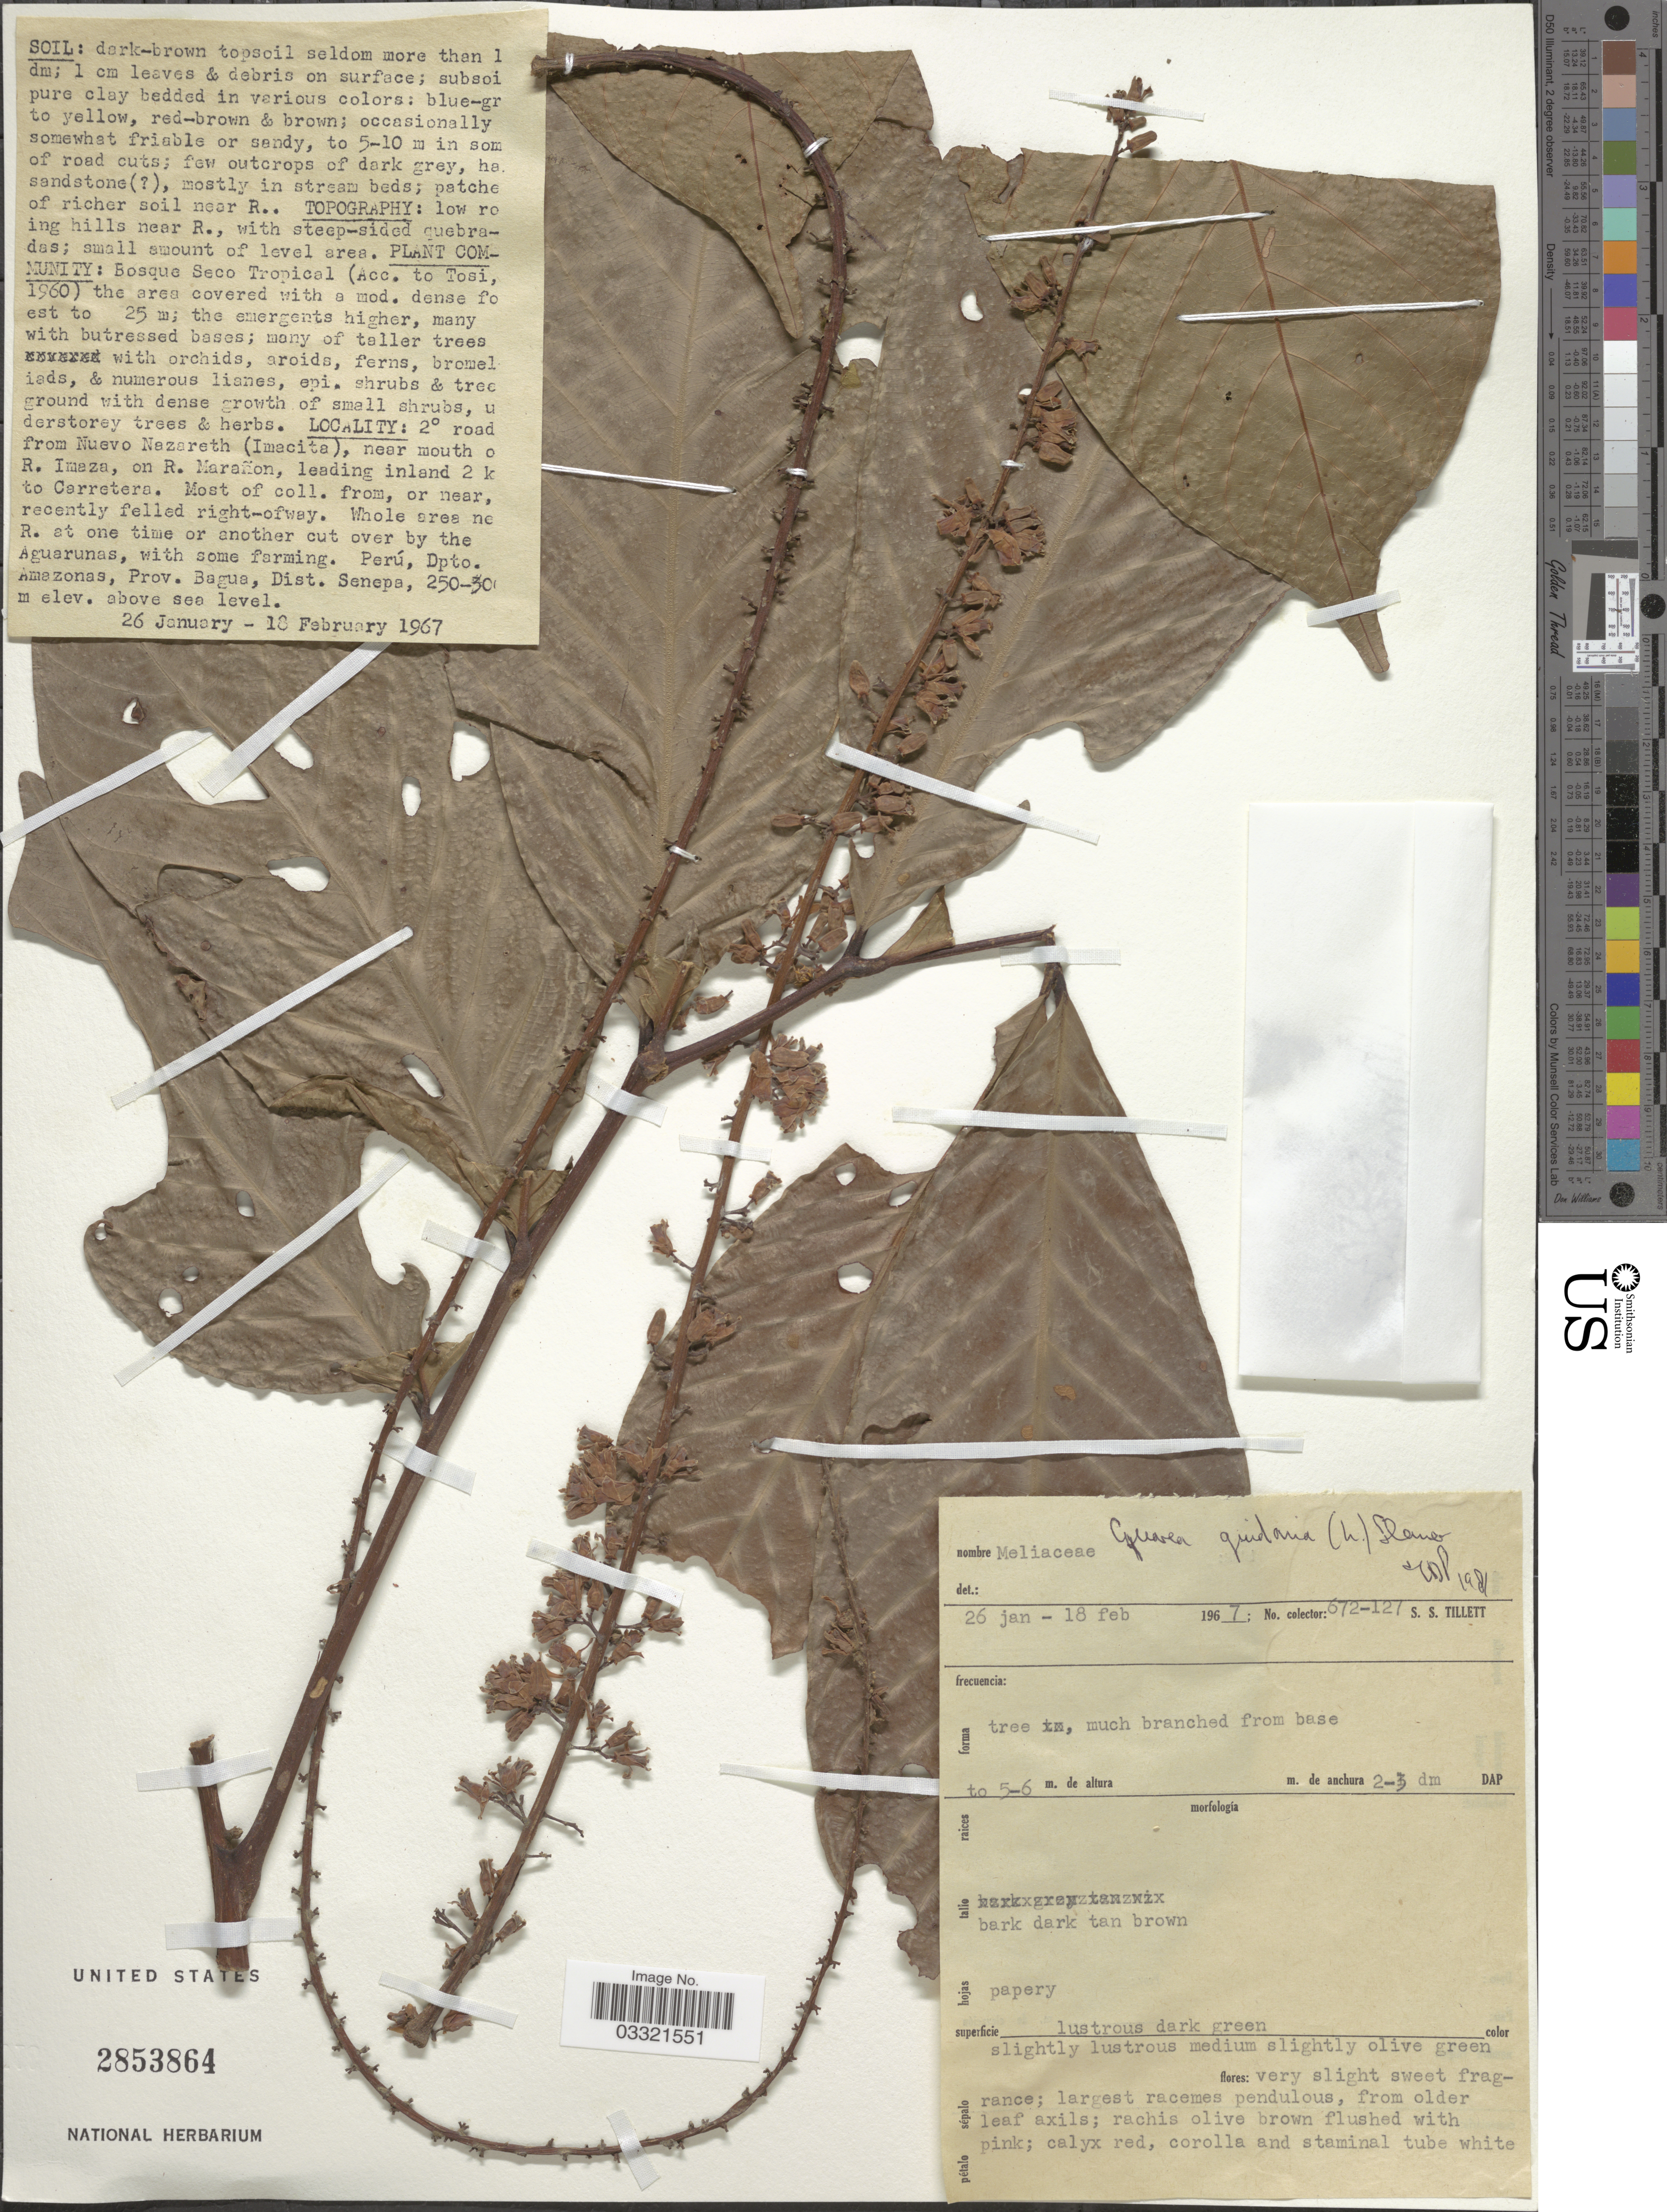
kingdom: Plantae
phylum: Tracheophyta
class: Magnoliopsida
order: Sapindales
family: Meliaceae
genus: Guarea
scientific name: Guarea guidonia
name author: (L.) Sleumer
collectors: S. S. Tillett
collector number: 672-127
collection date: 1967-01-26/1967-02-18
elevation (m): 5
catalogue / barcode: US 2853864